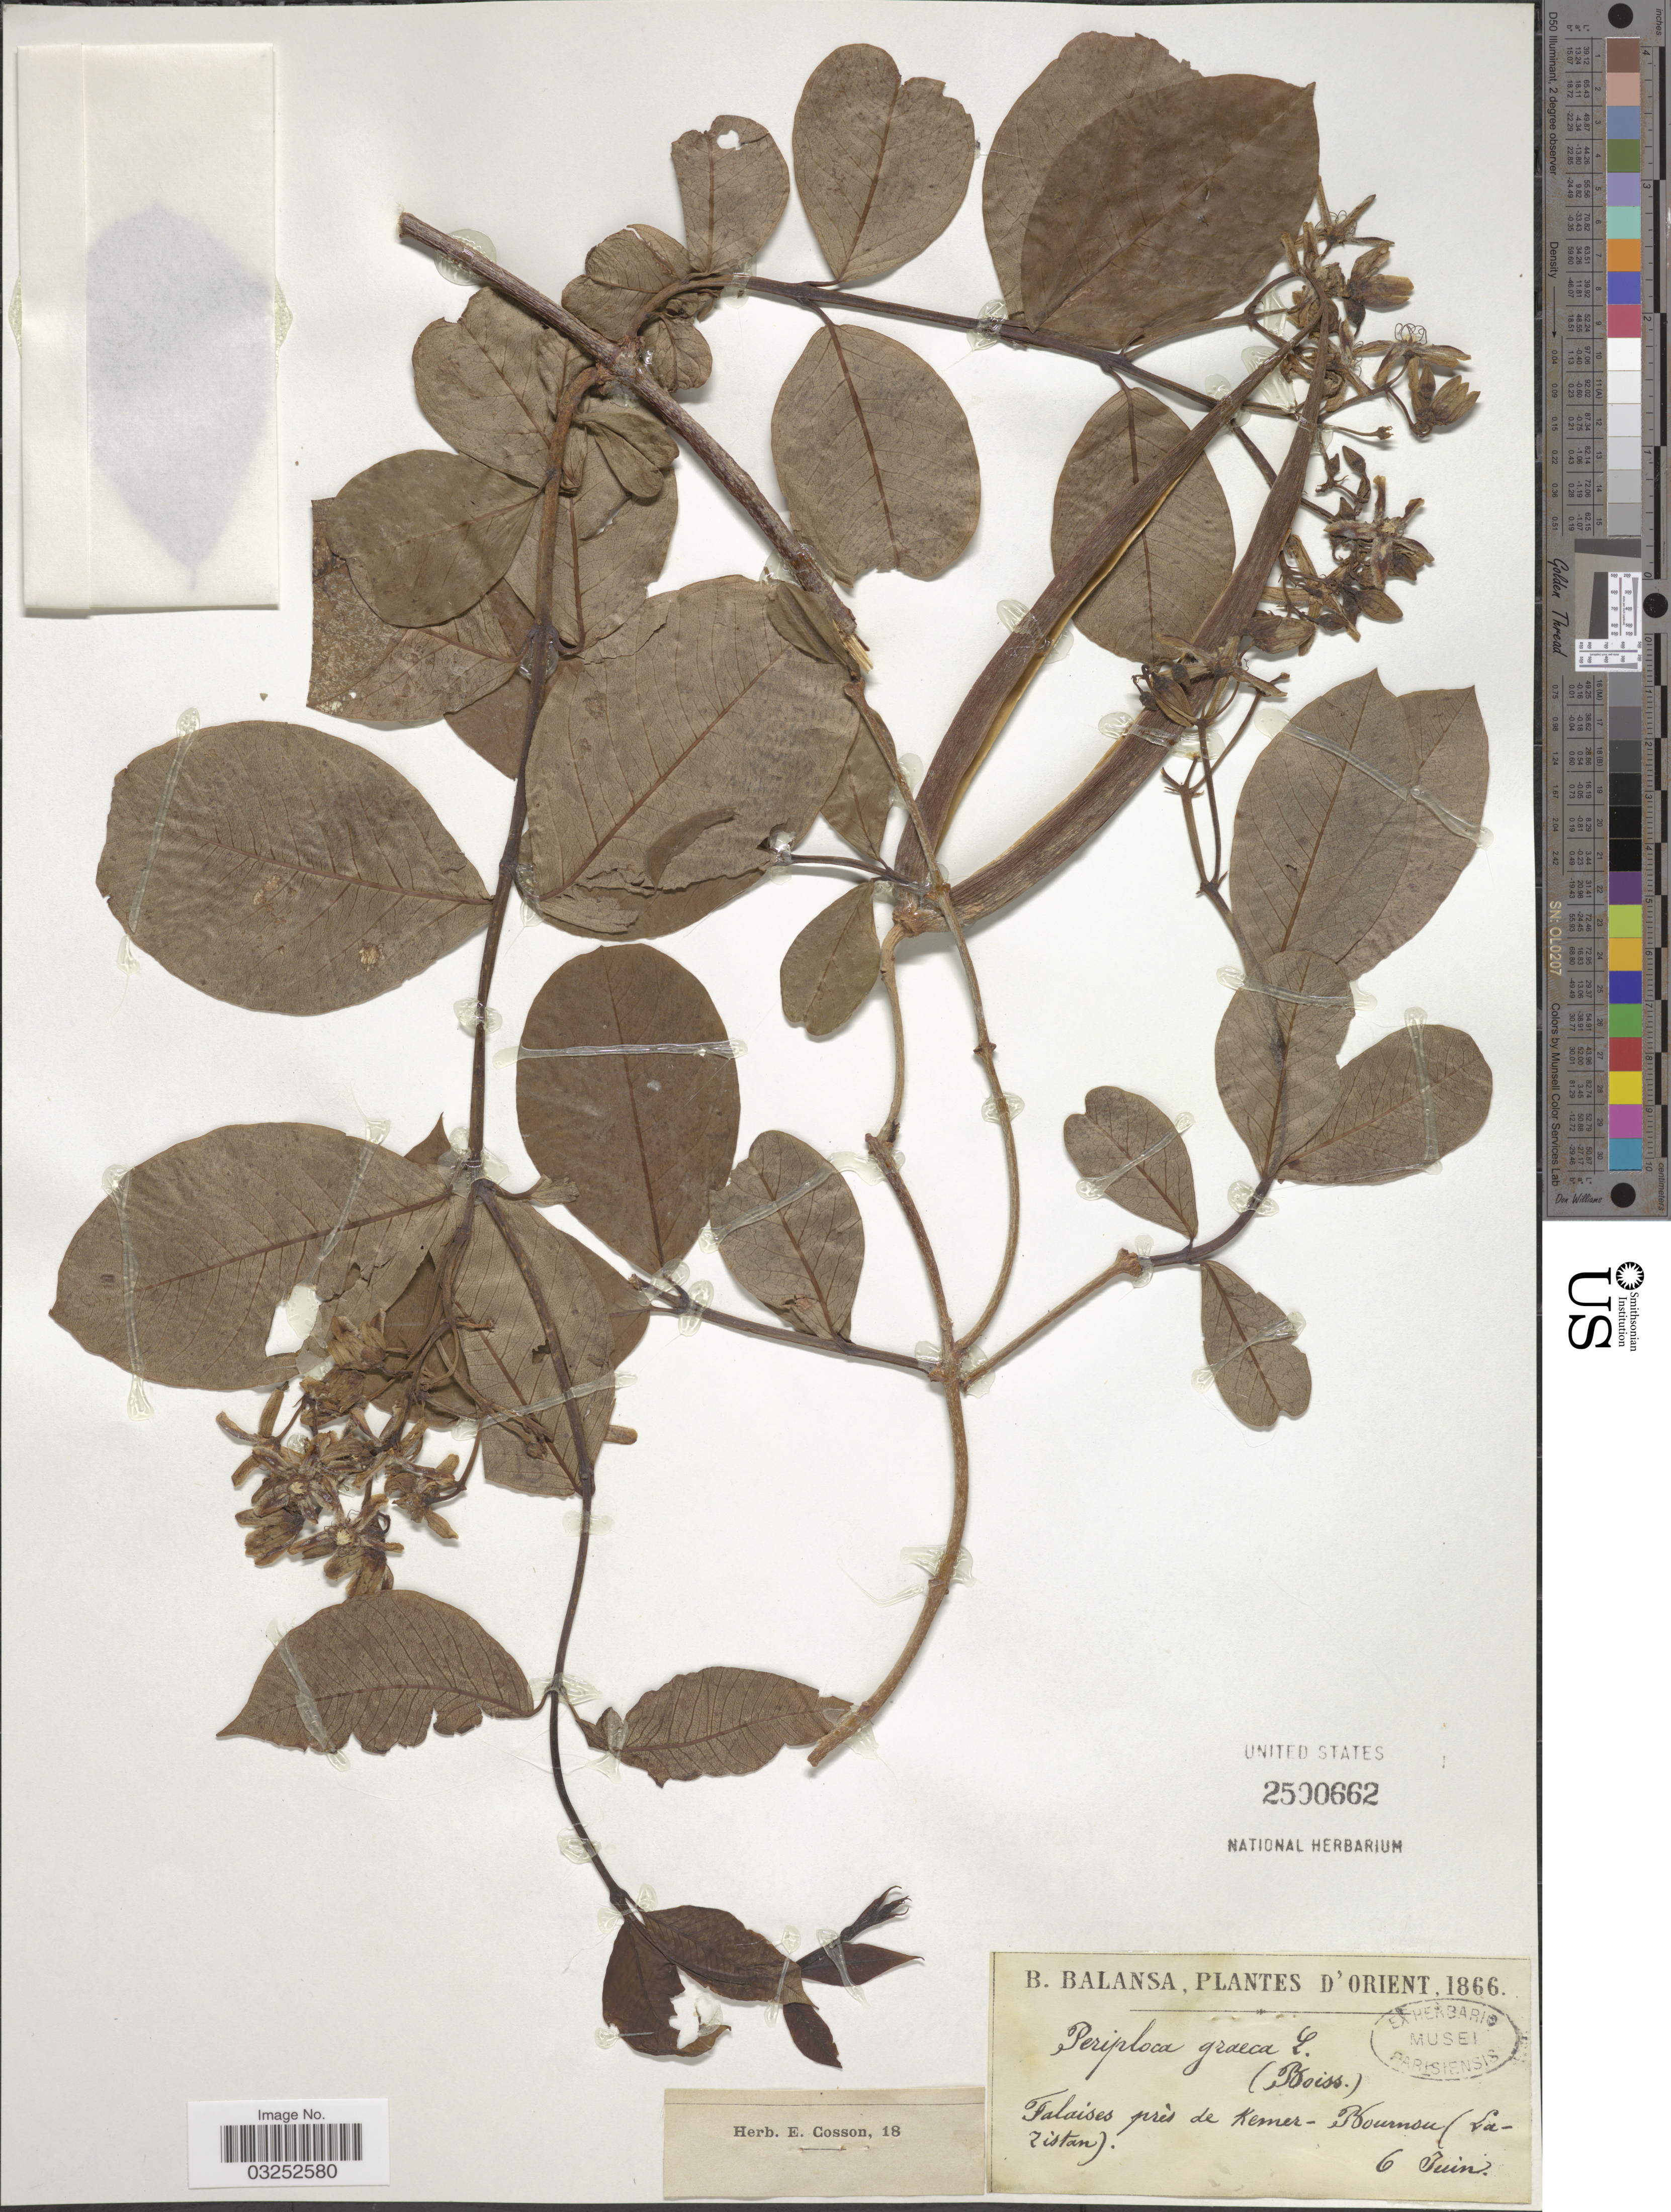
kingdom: Plantae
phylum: Tracheophyta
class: Magnoliopsida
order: Gentianales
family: Apocynaceae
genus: Periploca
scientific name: Periploca graeca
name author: L.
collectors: B. Balansa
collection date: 1866-06-06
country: Turkey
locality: Orient. Falaises près de Kemer - Bournou (Lazistan).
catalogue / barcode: US 2500662